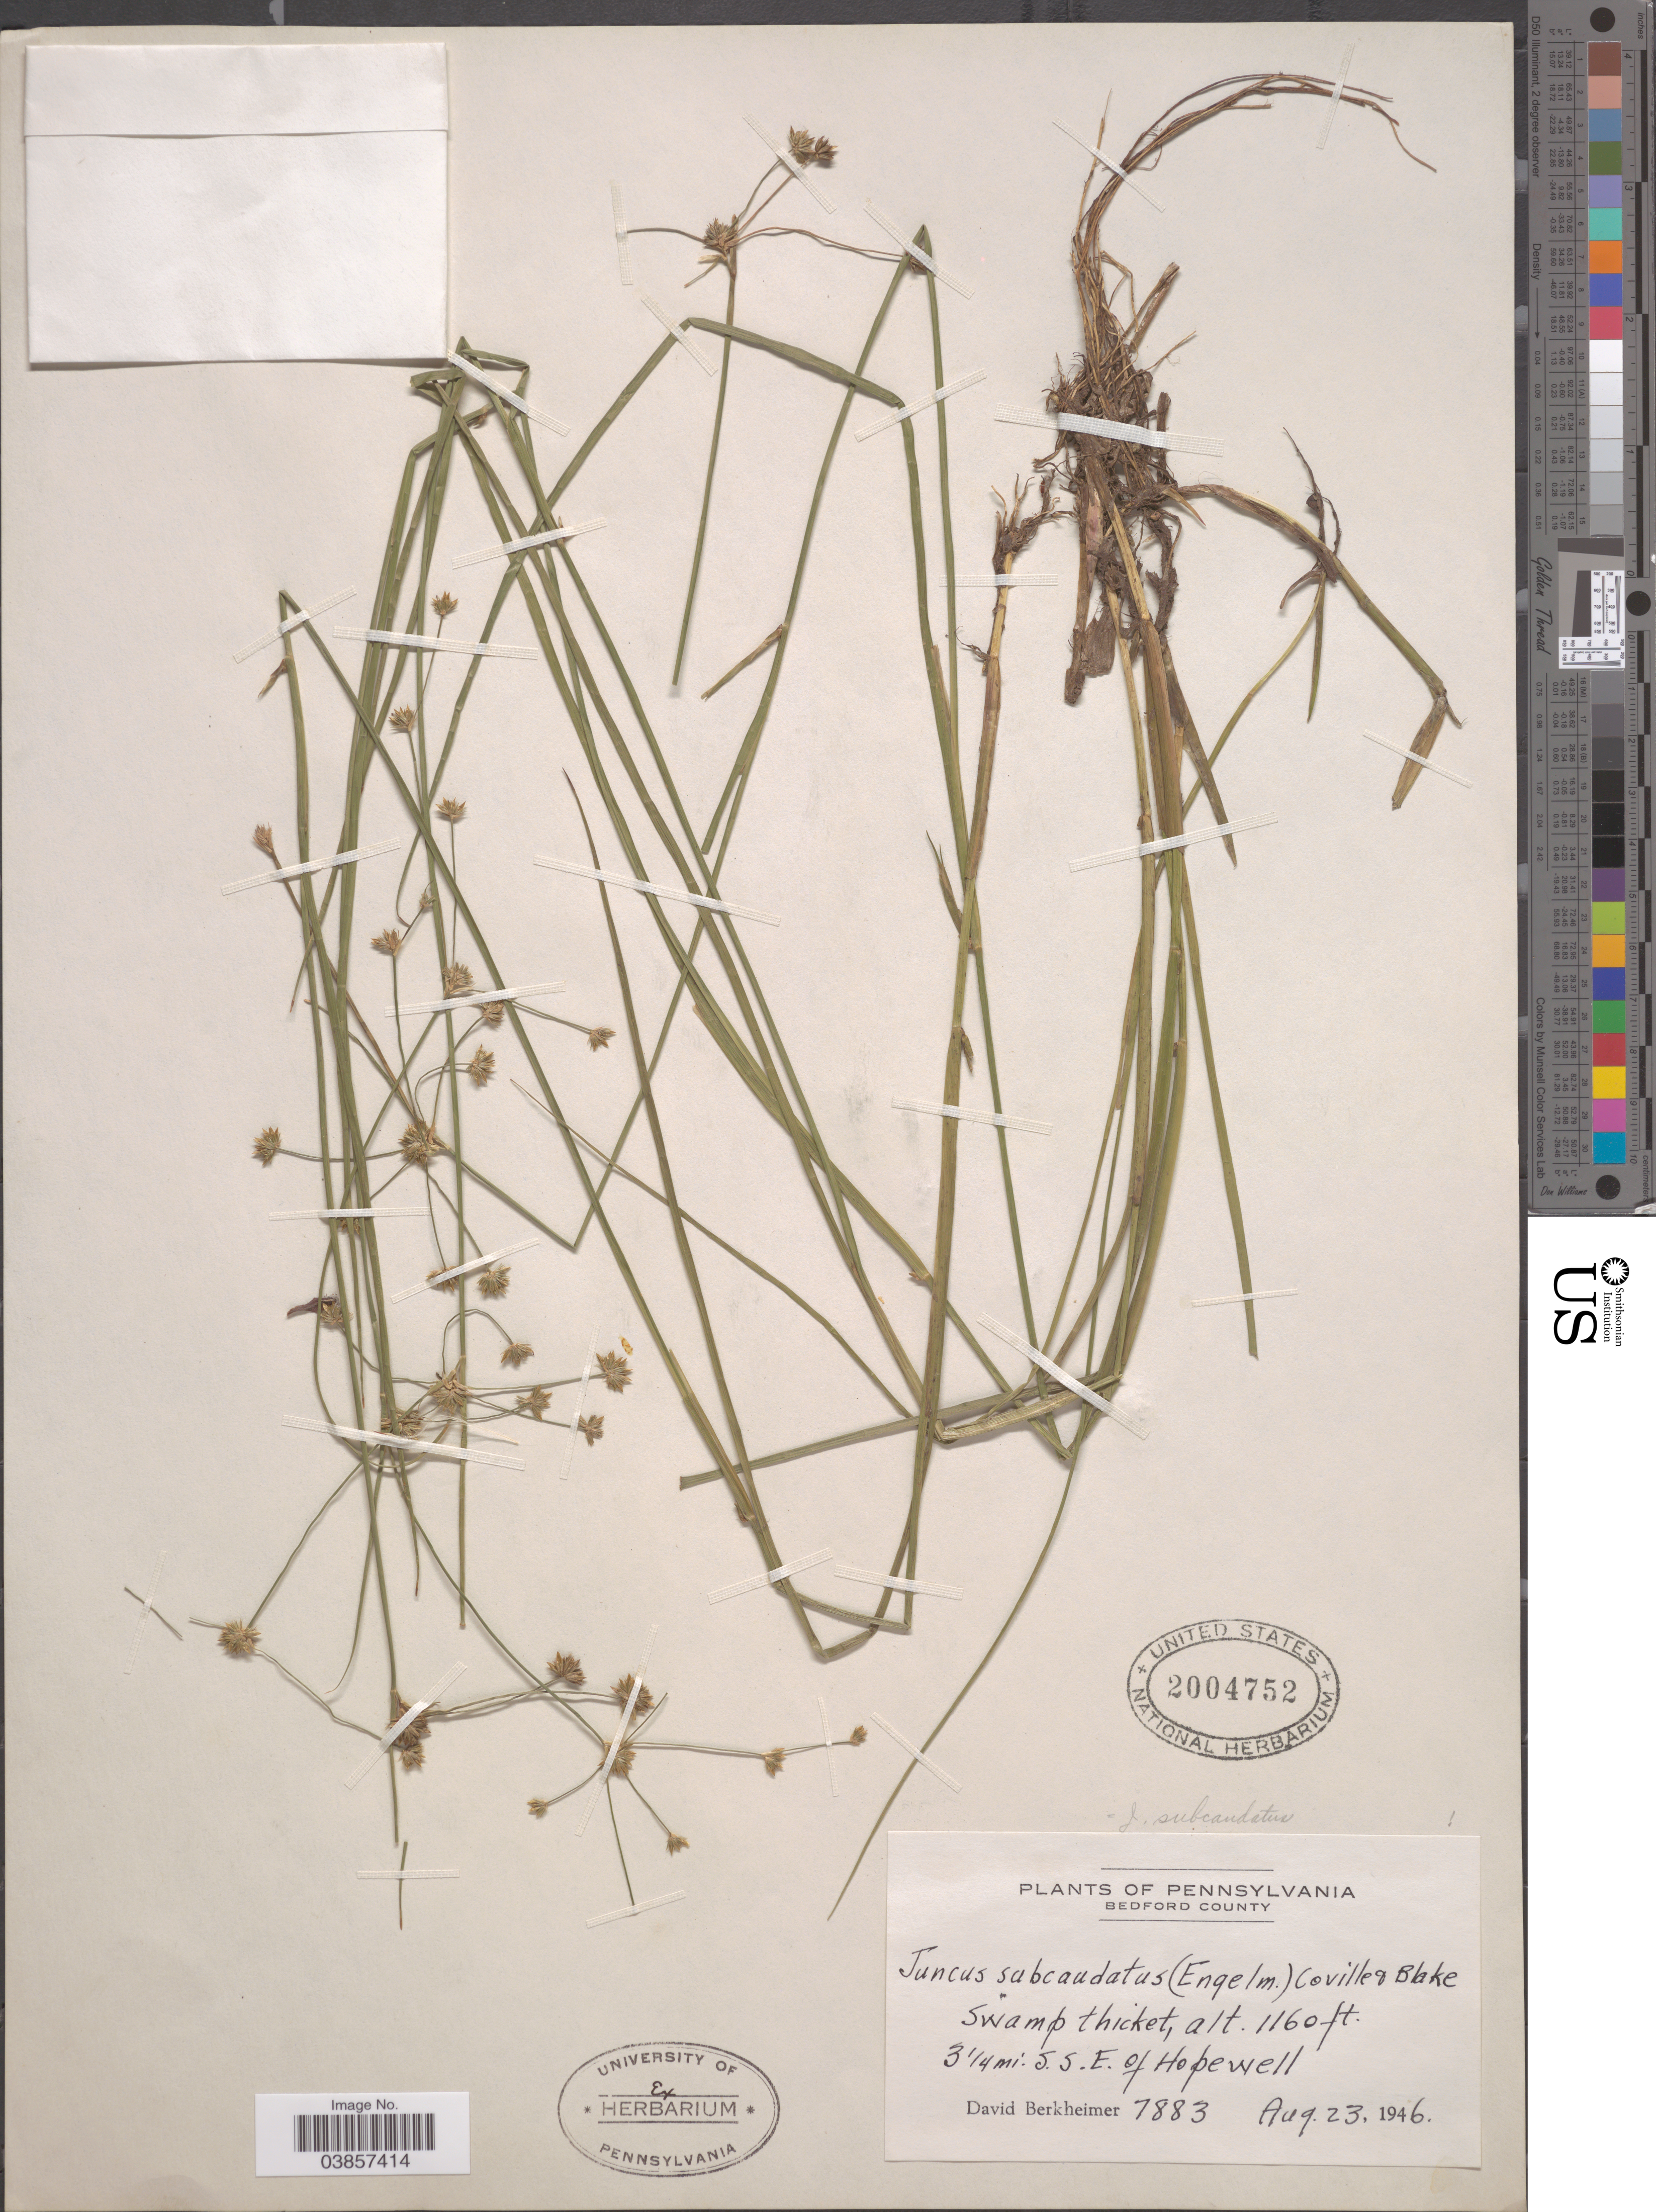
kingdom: Plantae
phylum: Tracheophyta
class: Liliopsida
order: Poales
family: Juncaceae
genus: Juncus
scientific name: Juncus subcaudatus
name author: (Engelm. ex A. Gray) Coville & S.F. Blake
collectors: D. Berkheimer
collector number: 7883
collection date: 1946-08-23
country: United States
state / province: Pennsylvania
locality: Bedford County. 3¼ mi. S.S.E. of Hopewell.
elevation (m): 354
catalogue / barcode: US 2004752